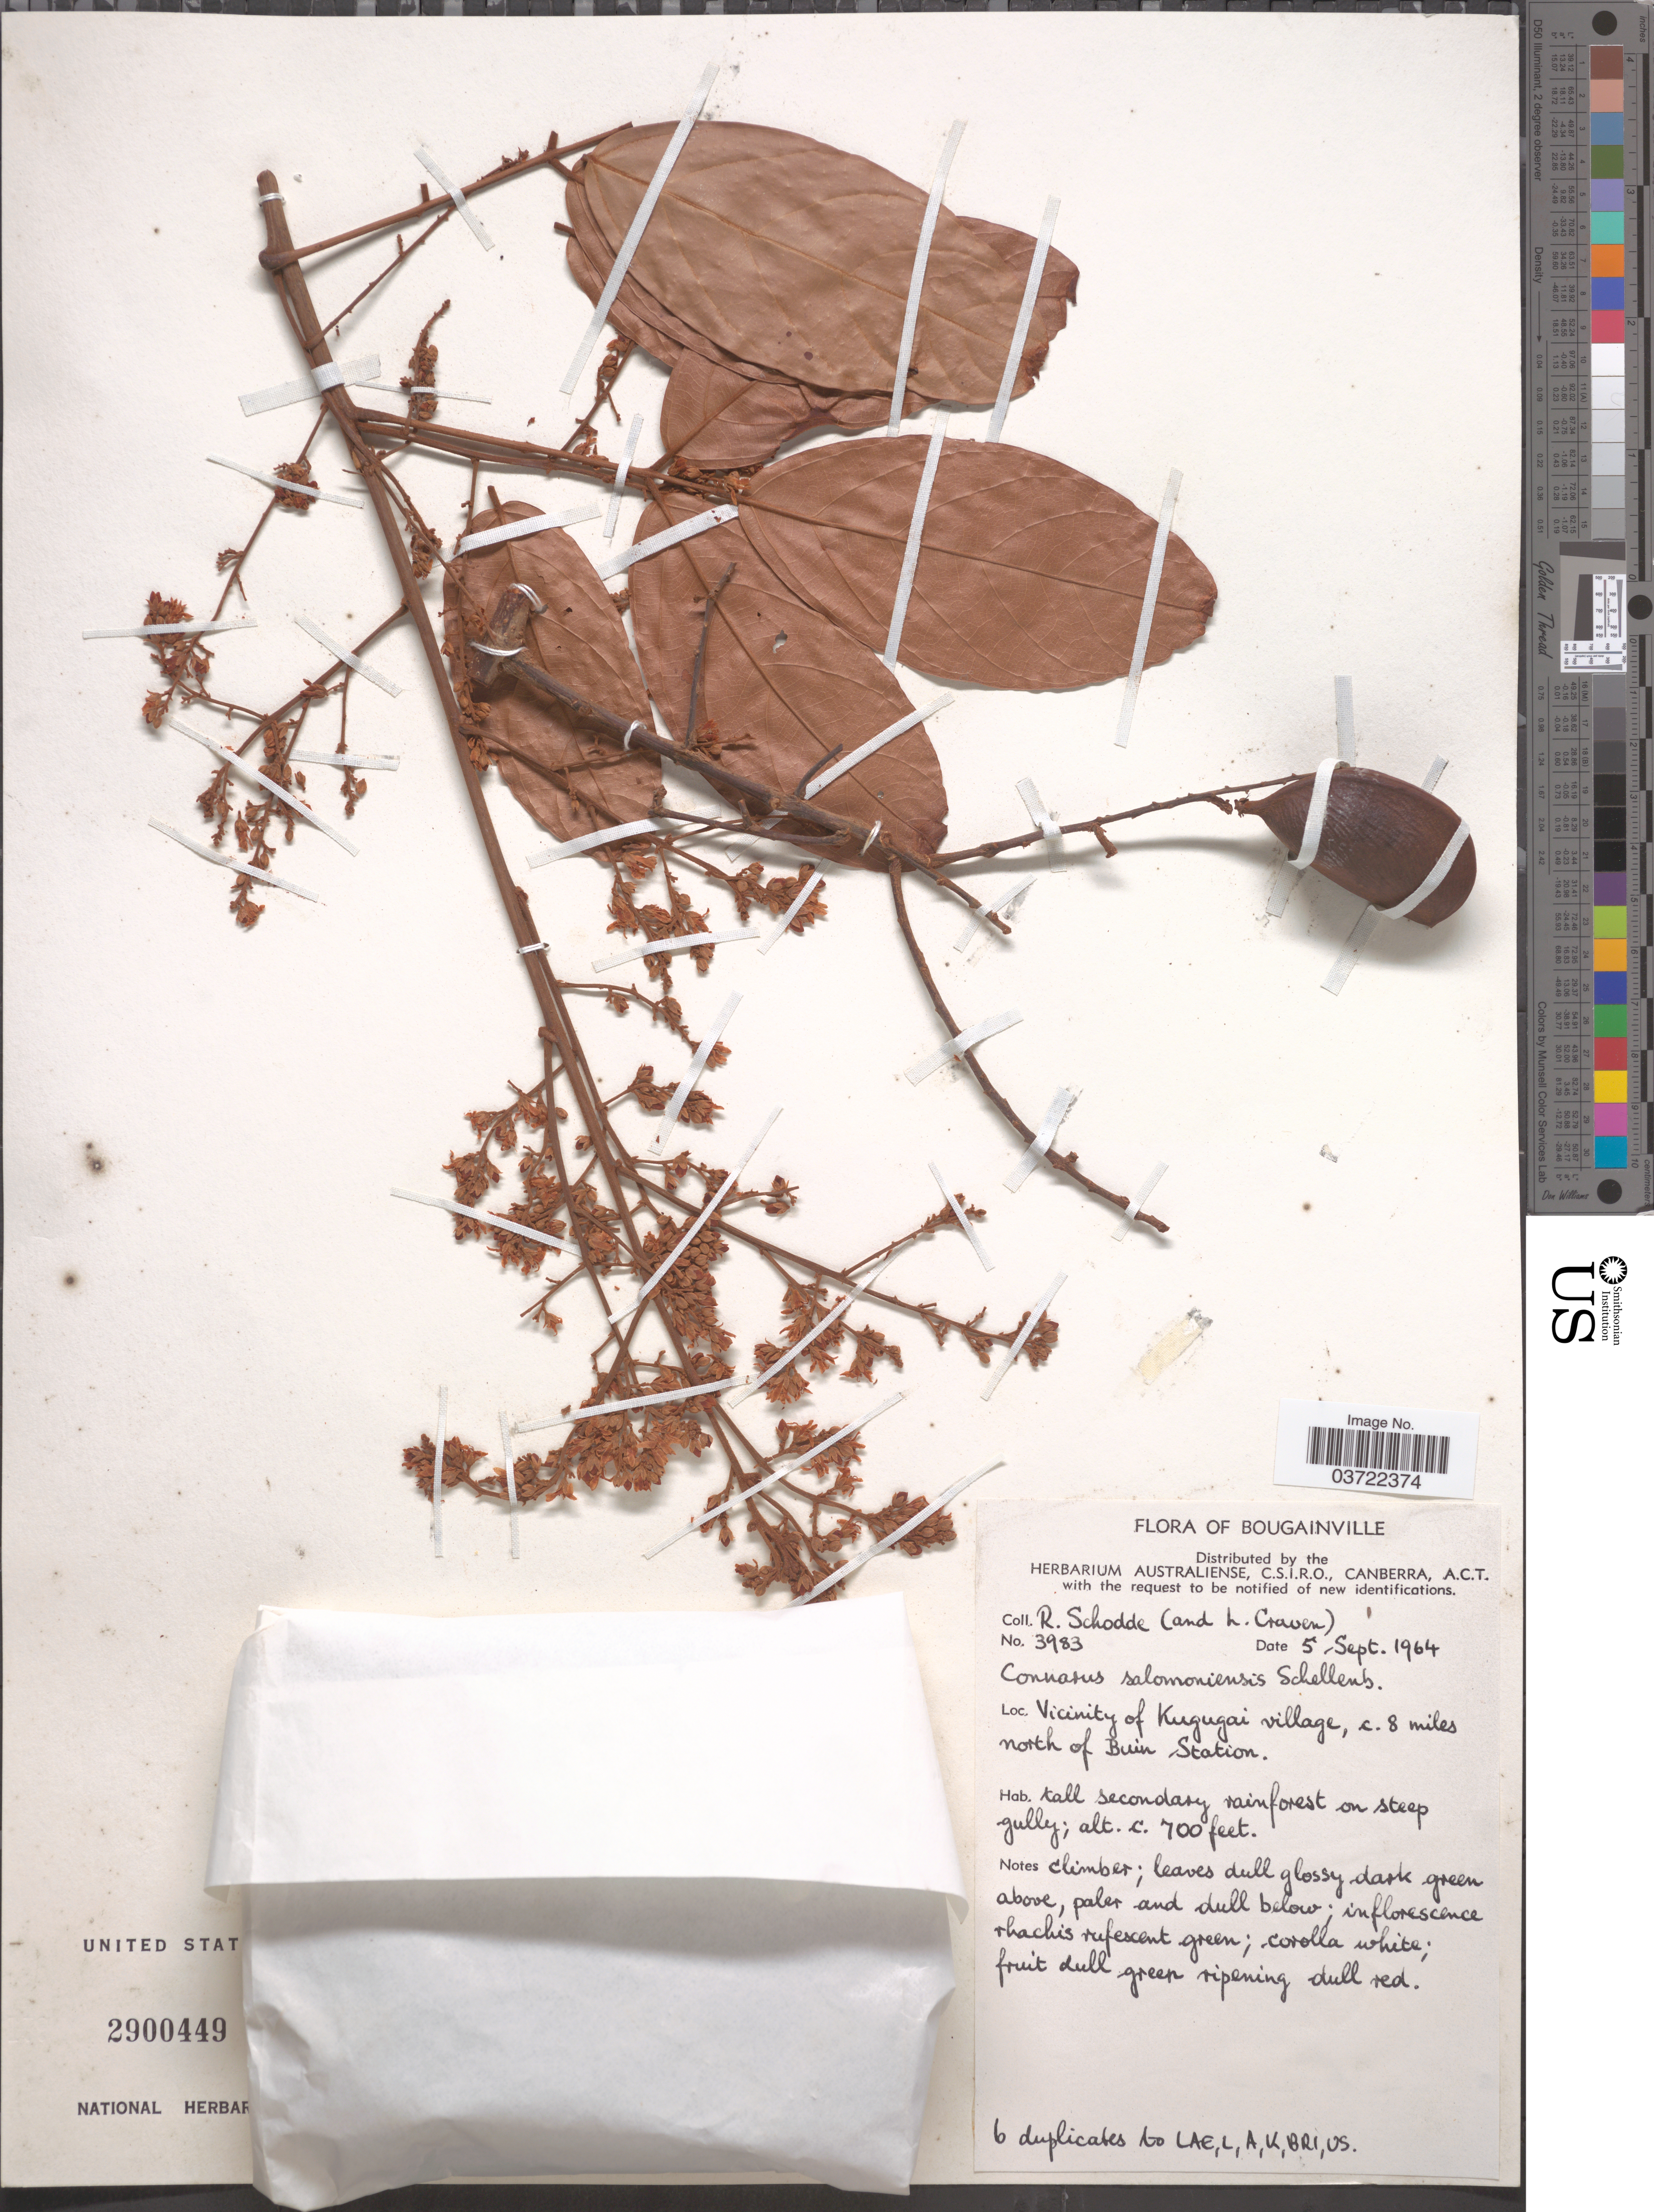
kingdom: Plantae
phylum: Tracheophyta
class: Magnoliopsida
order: Oxalidales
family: Connaraceae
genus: Connarus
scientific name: Connarus salomoniensis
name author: G. Schellenb.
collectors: R. Schodde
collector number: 3983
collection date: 1964-09-05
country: Papua New Guinea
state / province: Bougainville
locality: Vicinity of Kugugai village, c. 8 miles north of Buin Station.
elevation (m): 213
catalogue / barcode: US 2900449